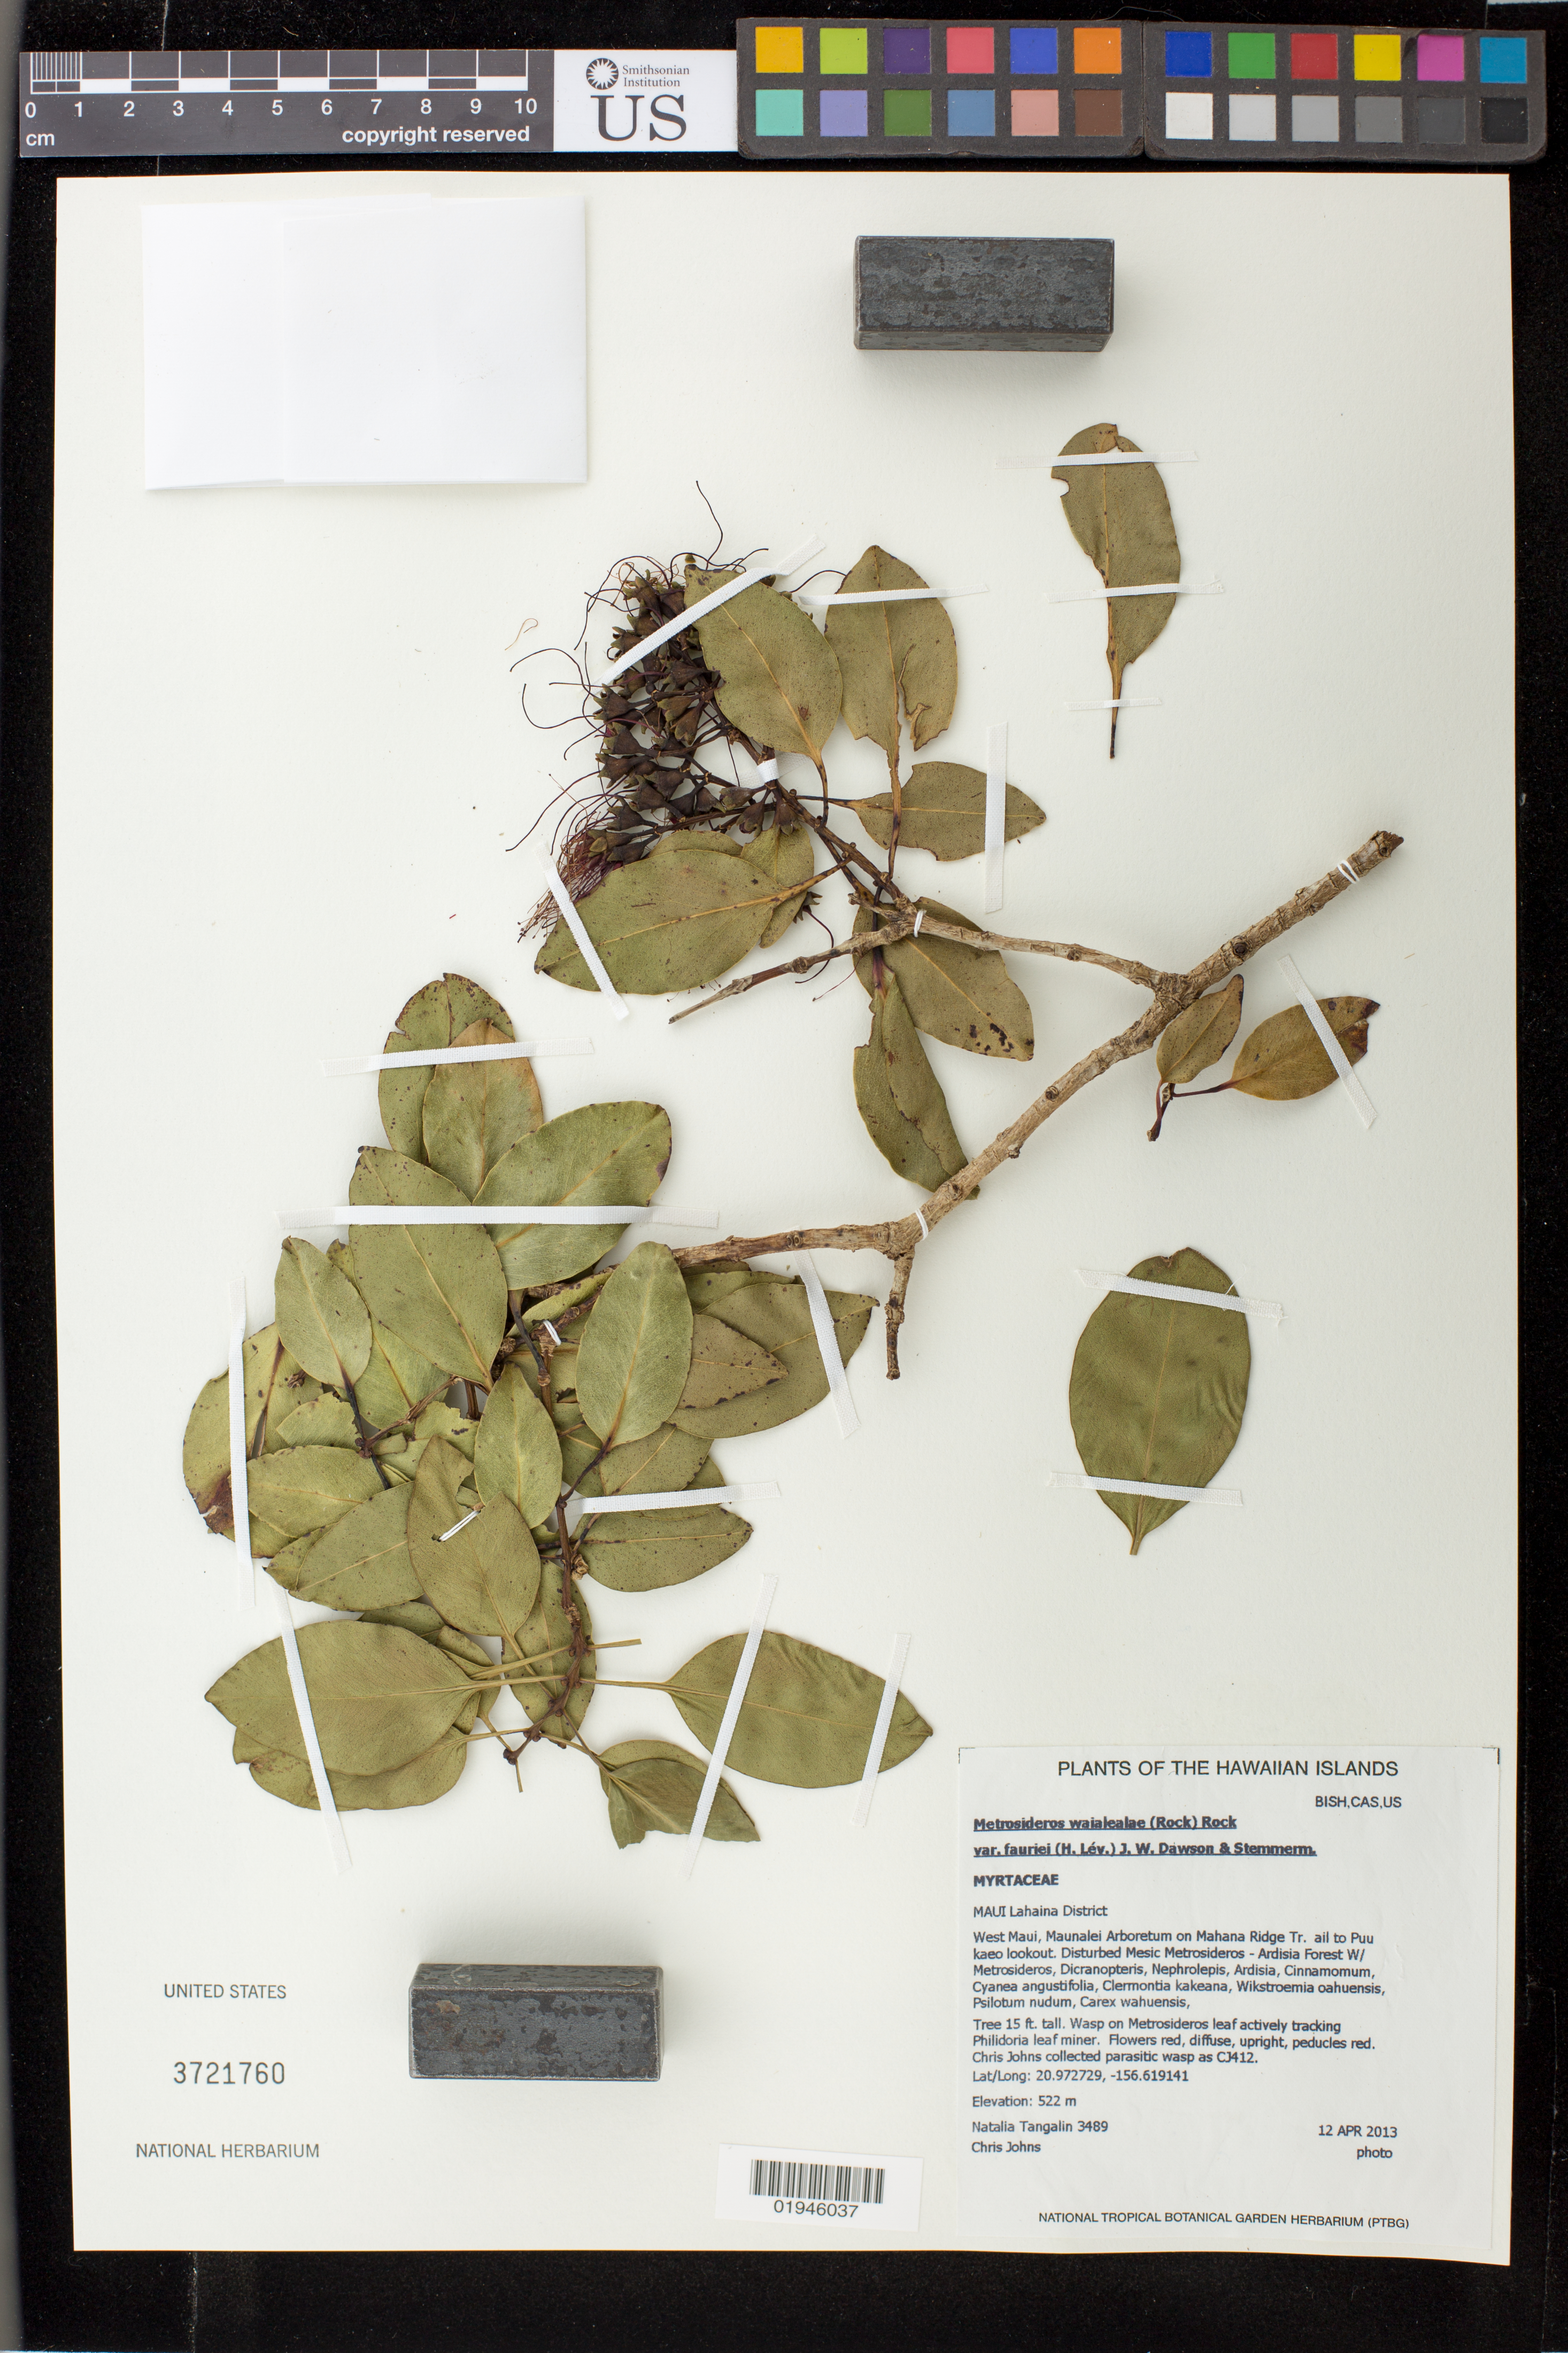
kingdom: Plantae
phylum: Tracheophyta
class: Magnoliopsida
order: Myrtales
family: Myrtaceae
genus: Metrosideros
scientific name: Metrosideros waialealae var. fauriei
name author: (H. Lév.) J.W. Dawson & Stemmerm.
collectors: N. Tangalin & C. Johns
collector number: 3489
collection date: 2013-04-12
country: United States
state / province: Hawaii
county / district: Maui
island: Maui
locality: Lahaina District, West Maui, Maunalei Arboretum on Mahana Ridge Trail to Puu Kaeo lookout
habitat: Disturbeed mesic forest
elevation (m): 522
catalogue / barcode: US 3721760